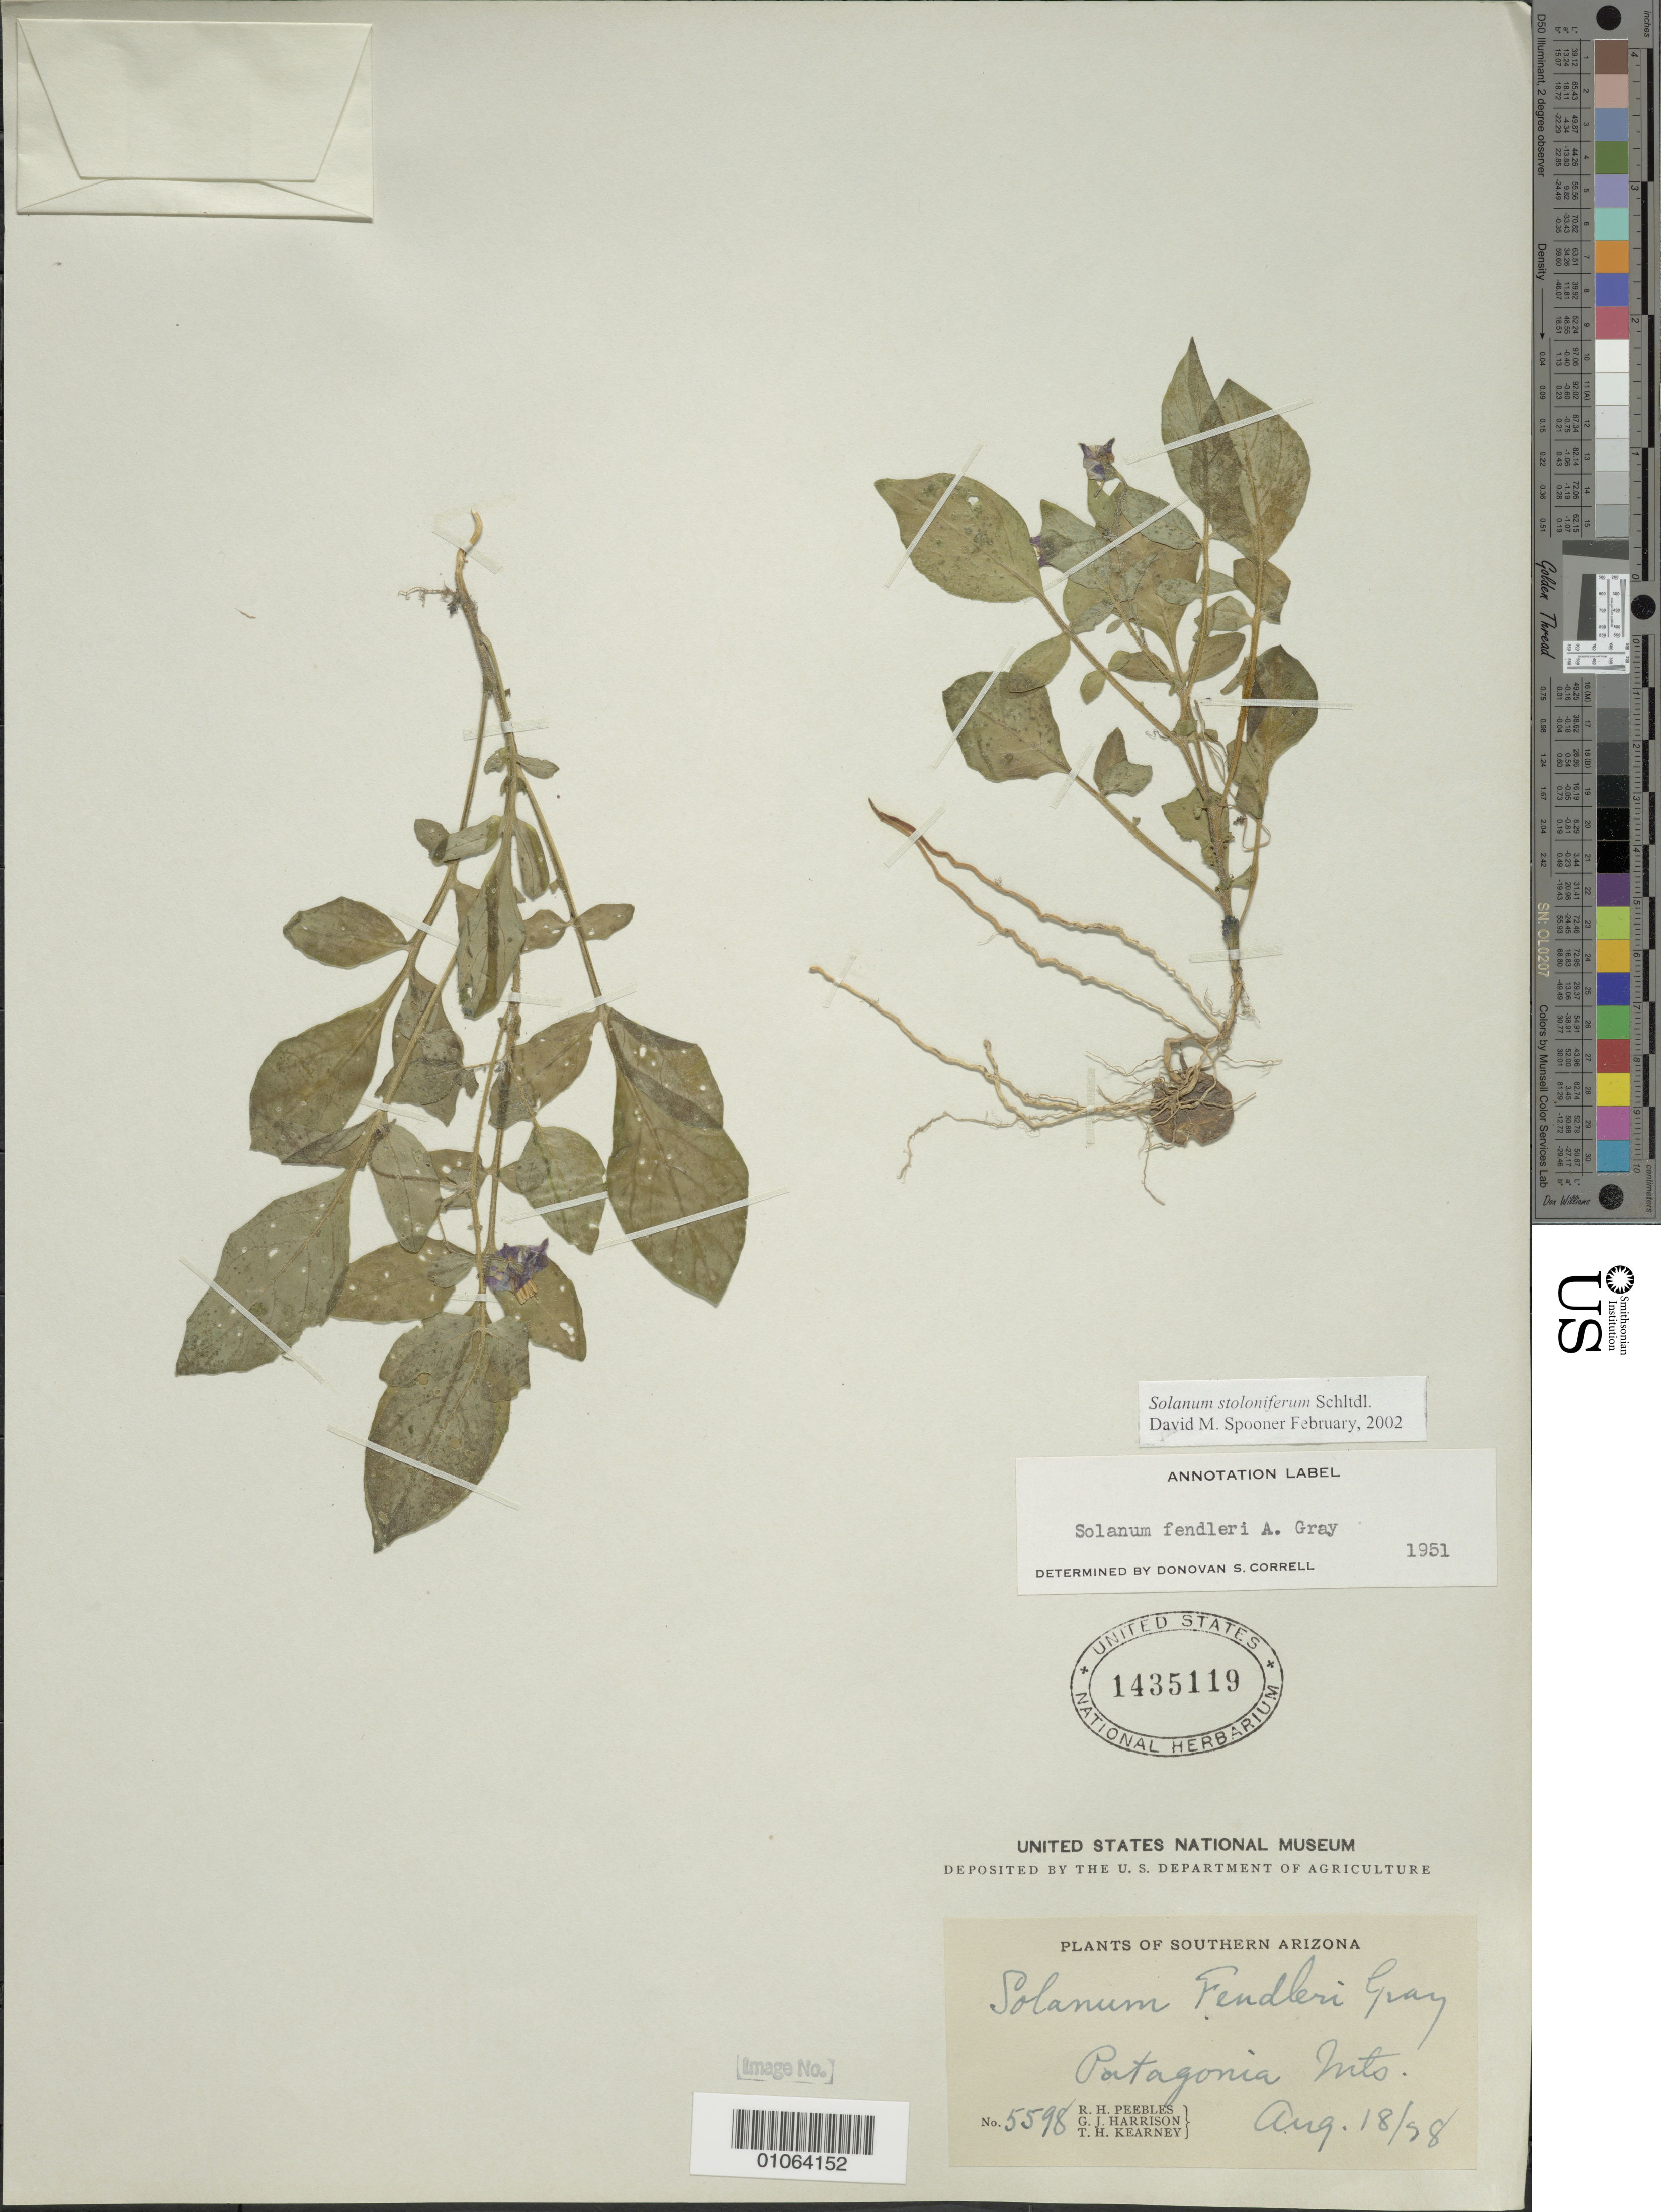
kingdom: Plantae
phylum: Tracheophyta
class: Magnoliopsida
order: Solanales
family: Solanaceae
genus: Solanum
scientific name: Solanum stoloniferum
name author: Schltdl.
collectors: R. H. Peebles, G. J. Harrison & T. H. Kearney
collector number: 5598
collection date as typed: Transcribed d/m/y: 18/8/98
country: United States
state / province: Arizona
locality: Southern Arizona. Patagonia Mts.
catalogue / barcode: US 1435119